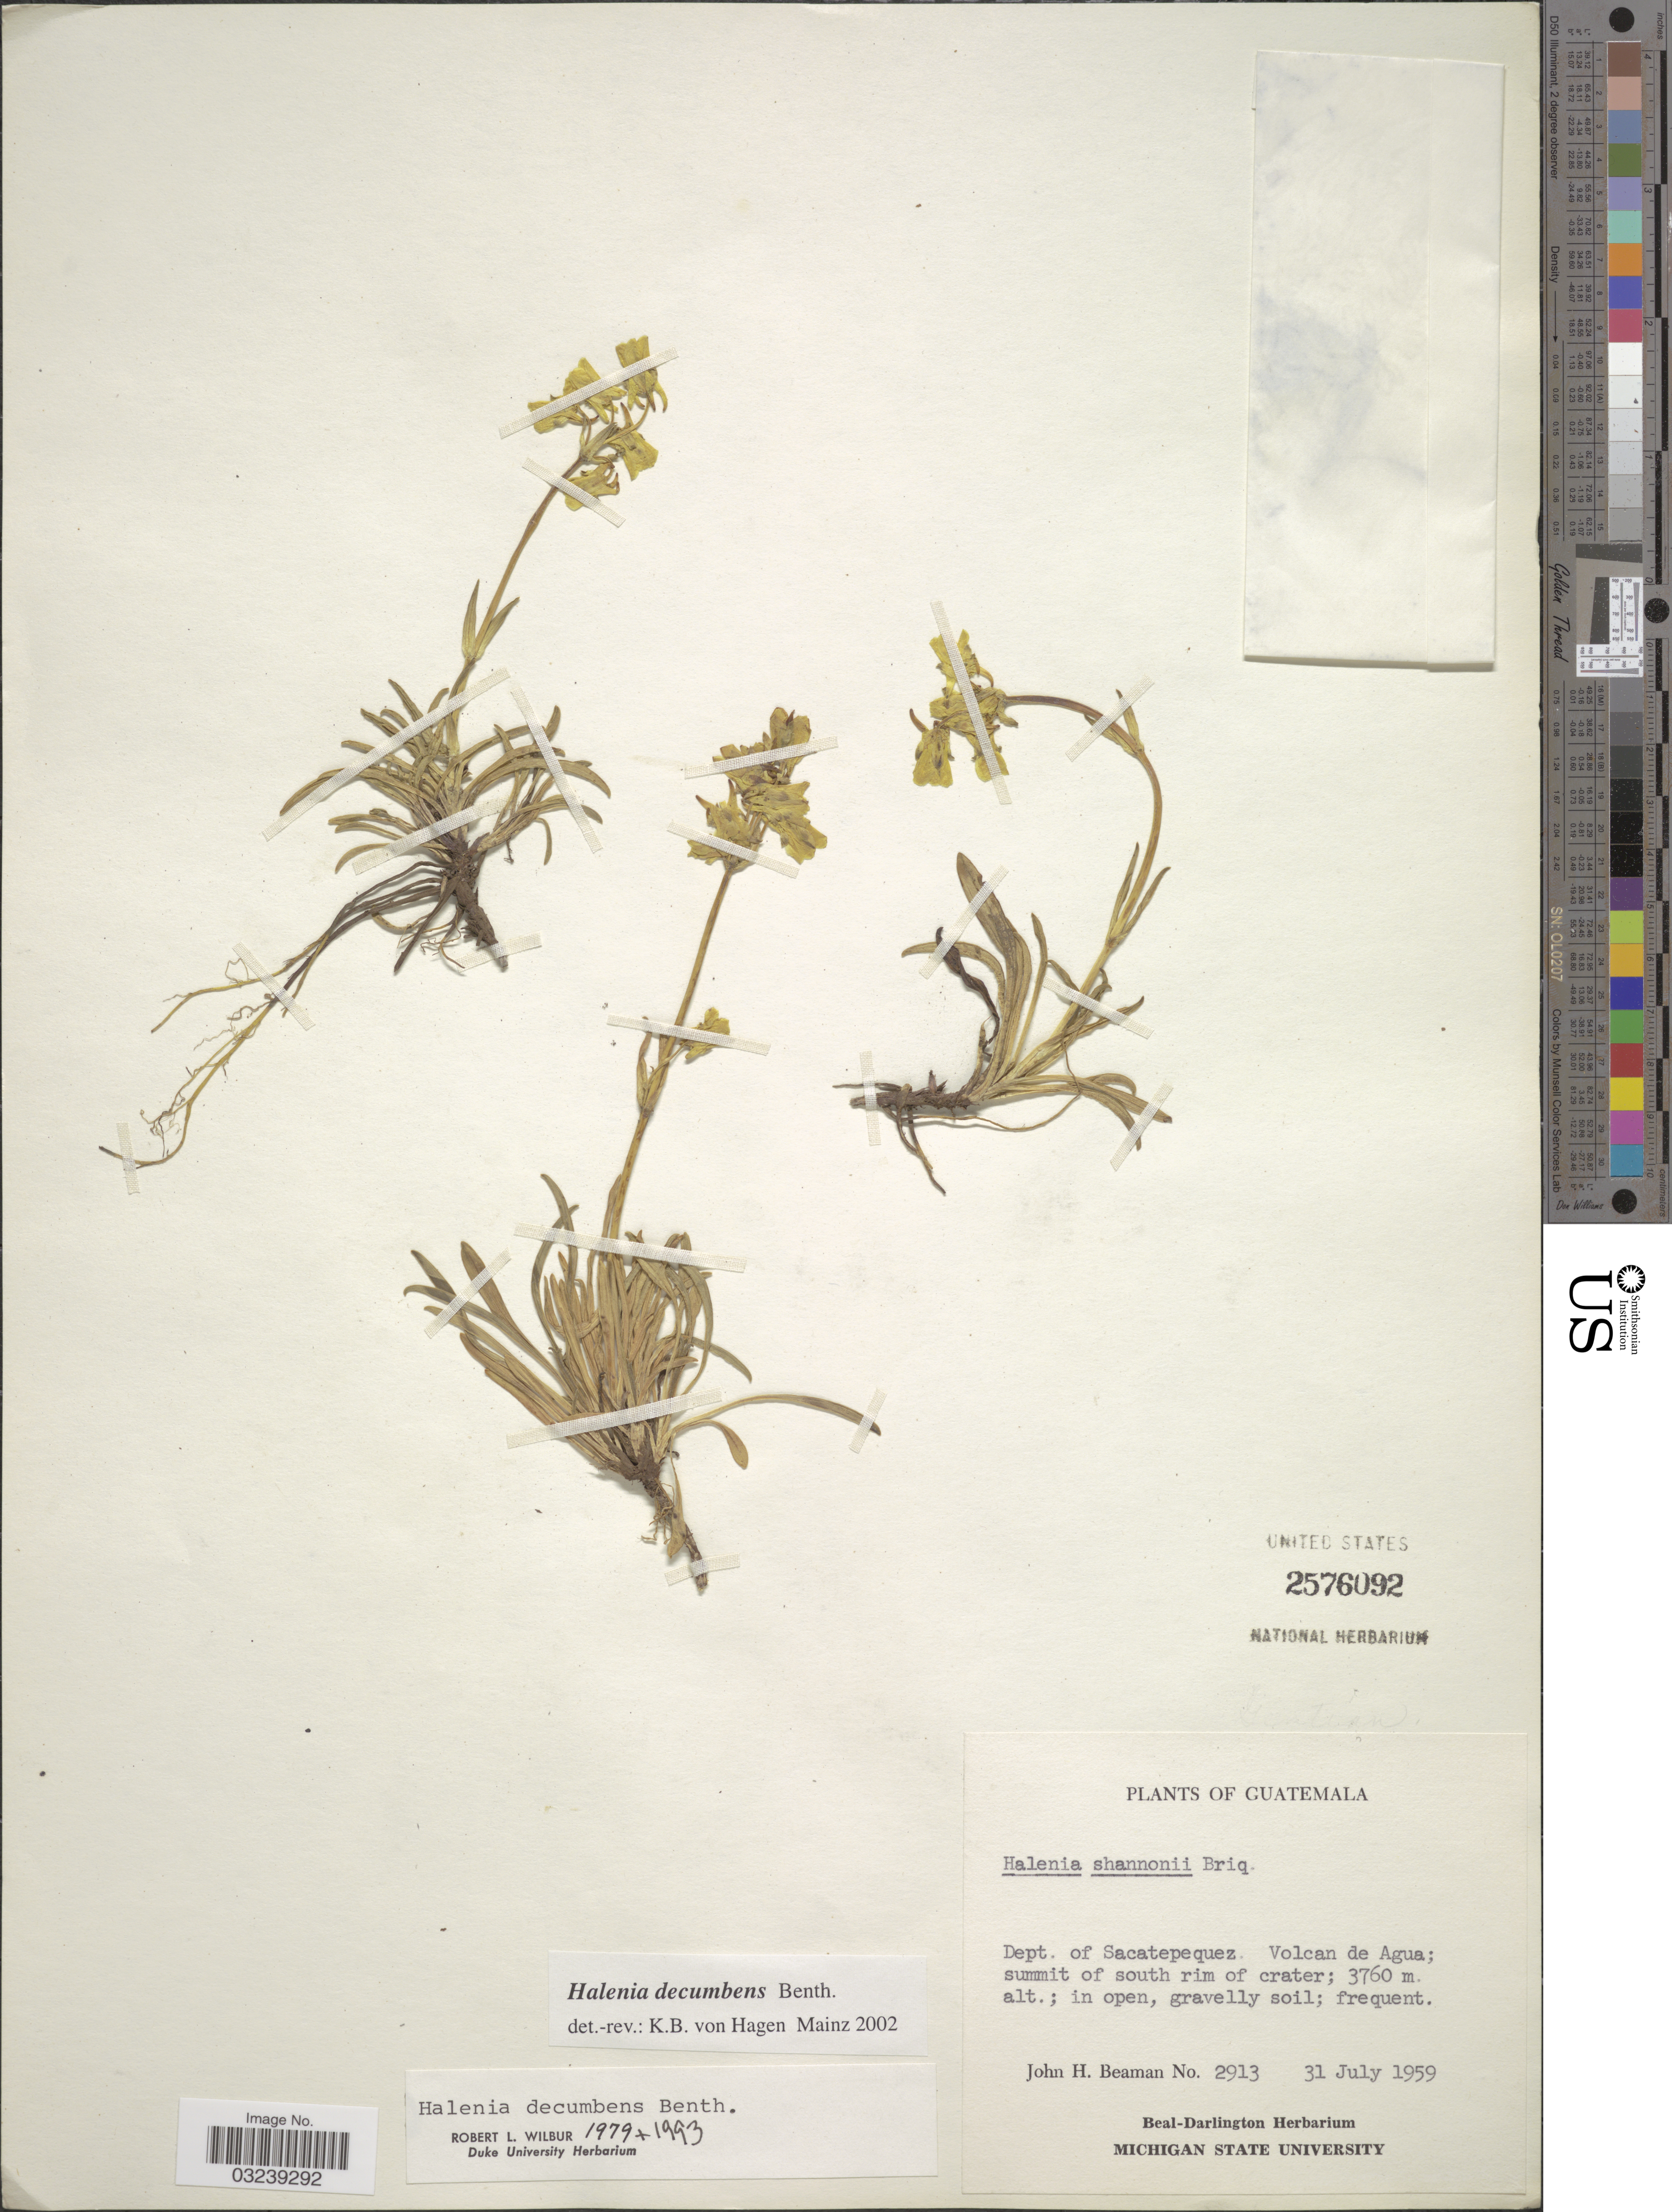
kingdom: Plantae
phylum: Tracheophyta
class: Magnoliopsida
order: Gentianales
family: Gentianaceae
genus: Halenia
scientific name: Halenia decumbens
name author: Benth.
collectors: J. H. Beaman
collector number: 2913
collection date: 1959-07-31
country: Guatemala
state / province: Sacatepéquez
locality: Dept. of Sacatepequez. Volcan de Agua; summit of south rim of crater.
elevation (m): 3760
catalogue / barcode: US 2576092